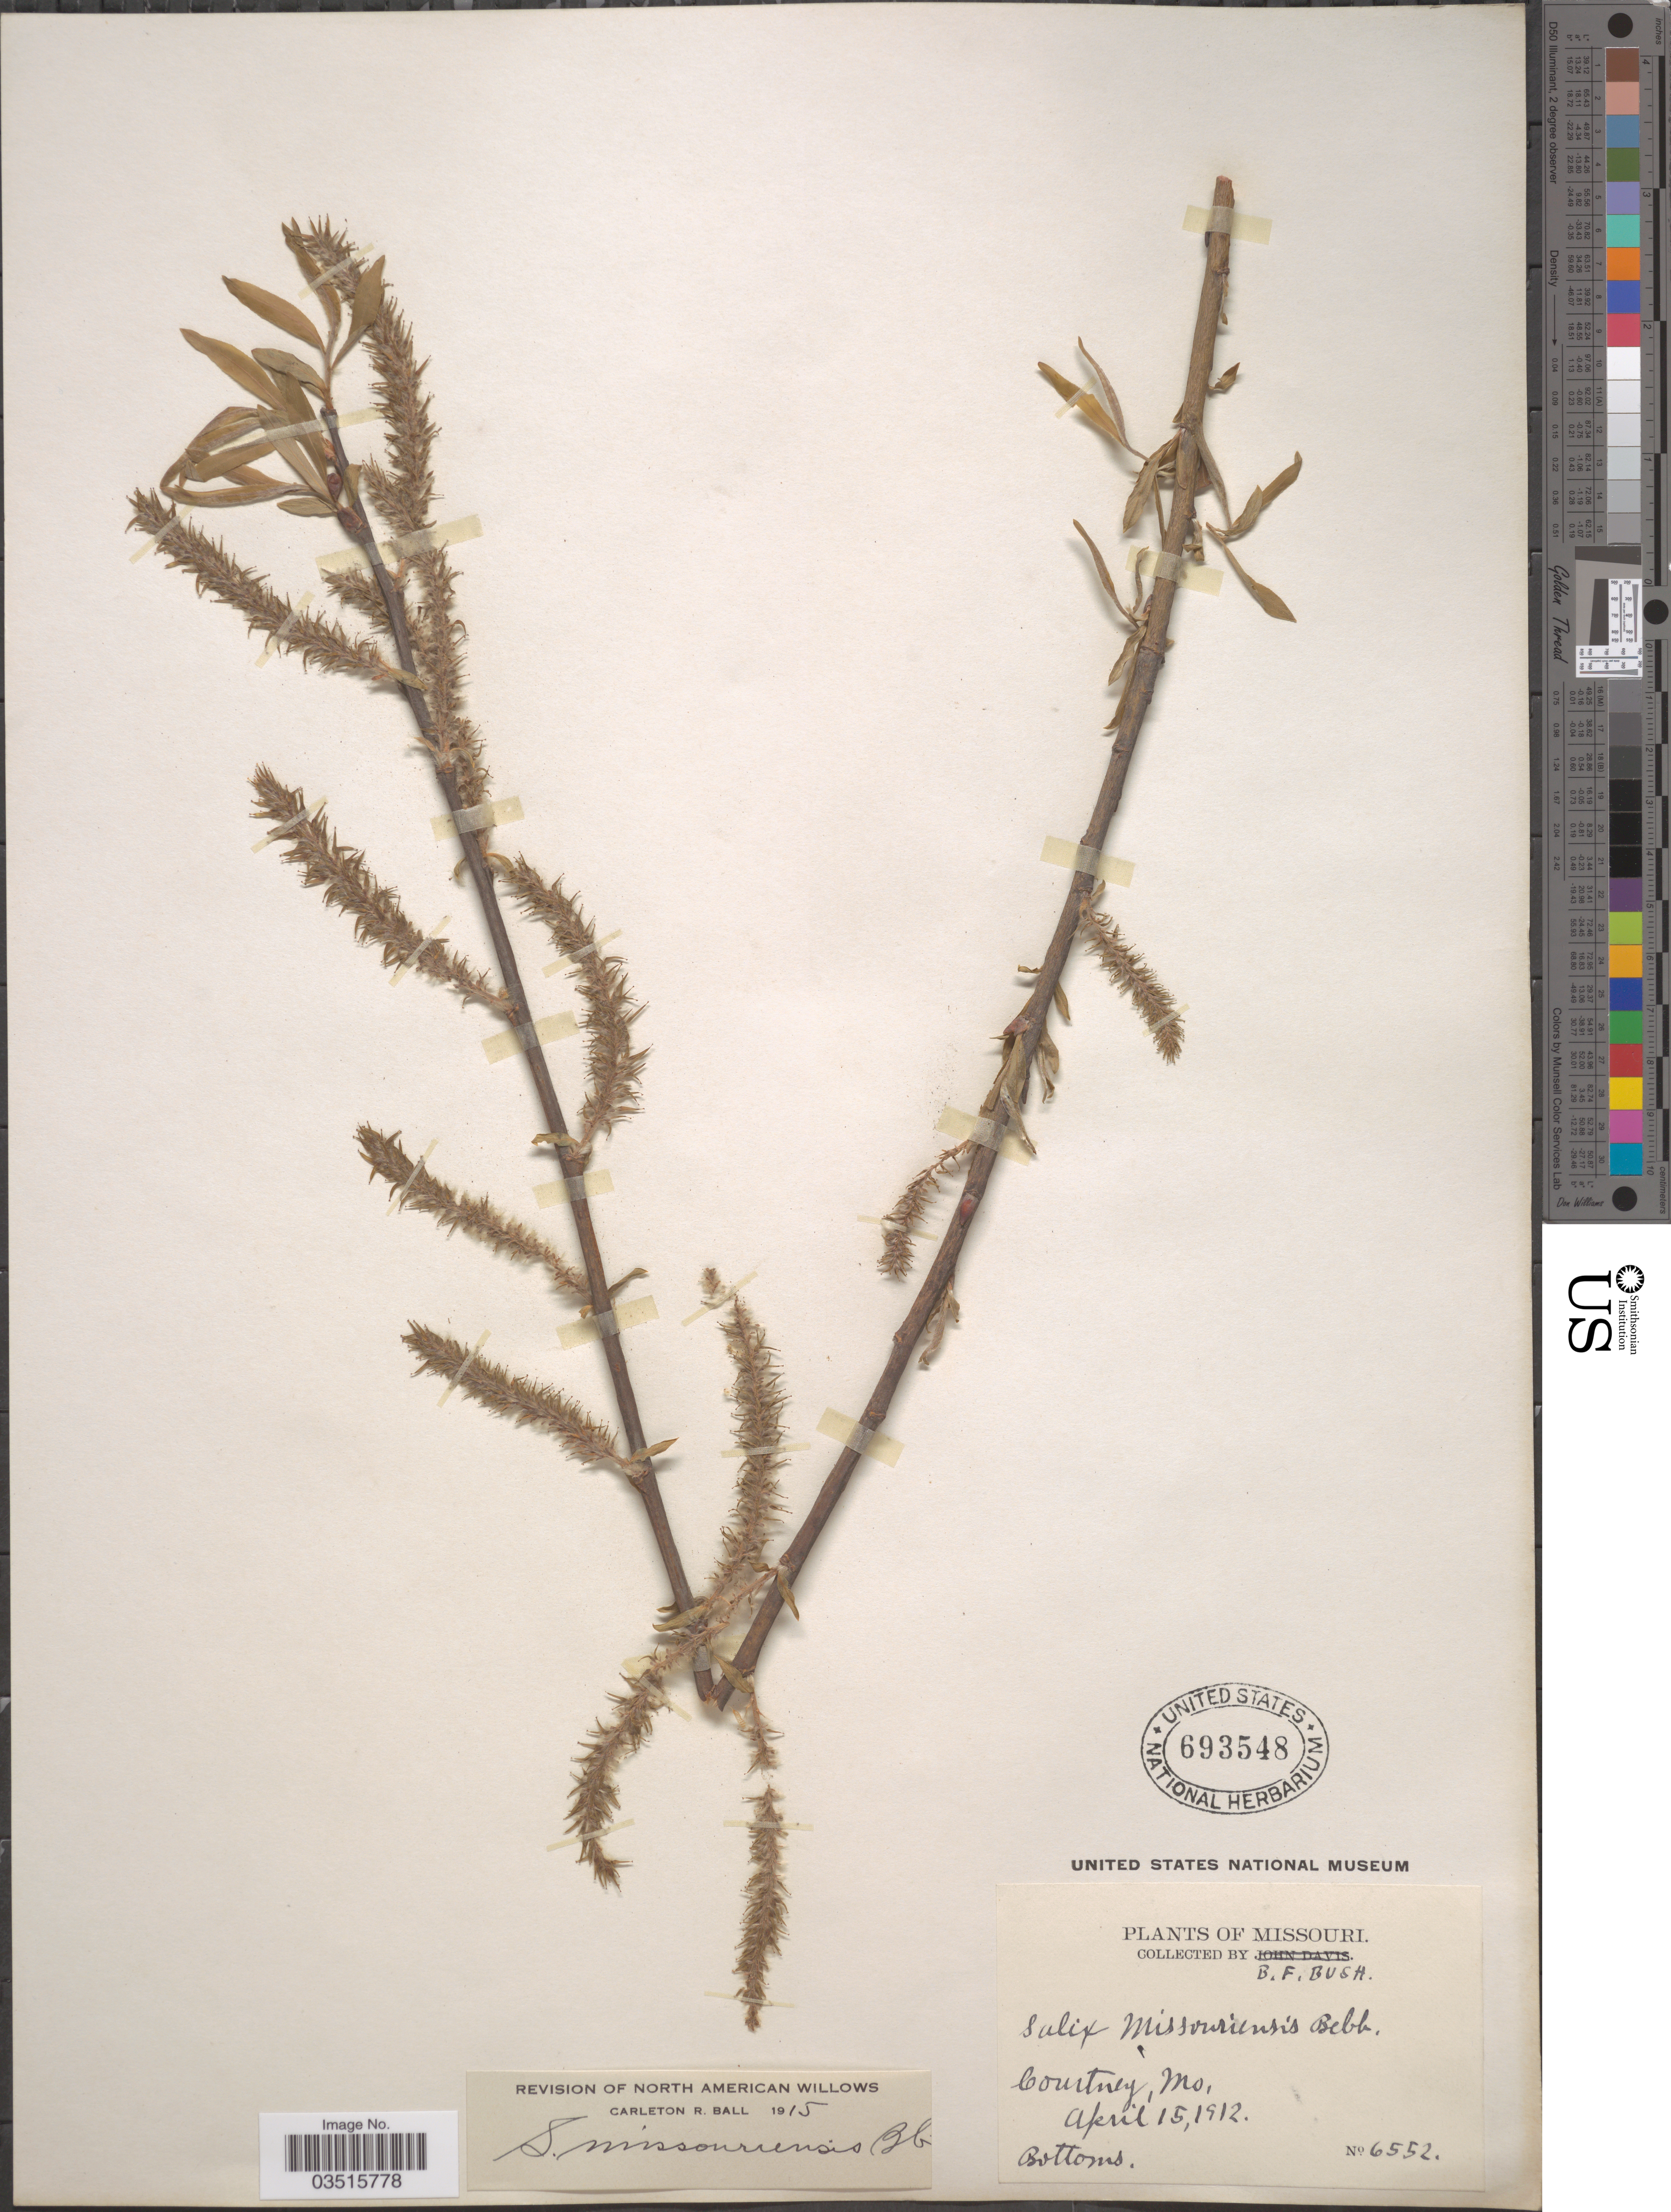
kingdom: Plantae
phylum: Tracheophyta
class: Magnoliopsida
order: Malpighiales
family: Salicaceae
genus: Salix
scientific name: Salix missouriensis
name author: Bebb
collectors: B. F. Bush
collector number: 6552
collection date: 1912-04-15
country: United States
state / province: Missouri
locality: Courtney.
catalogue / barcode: US 693548